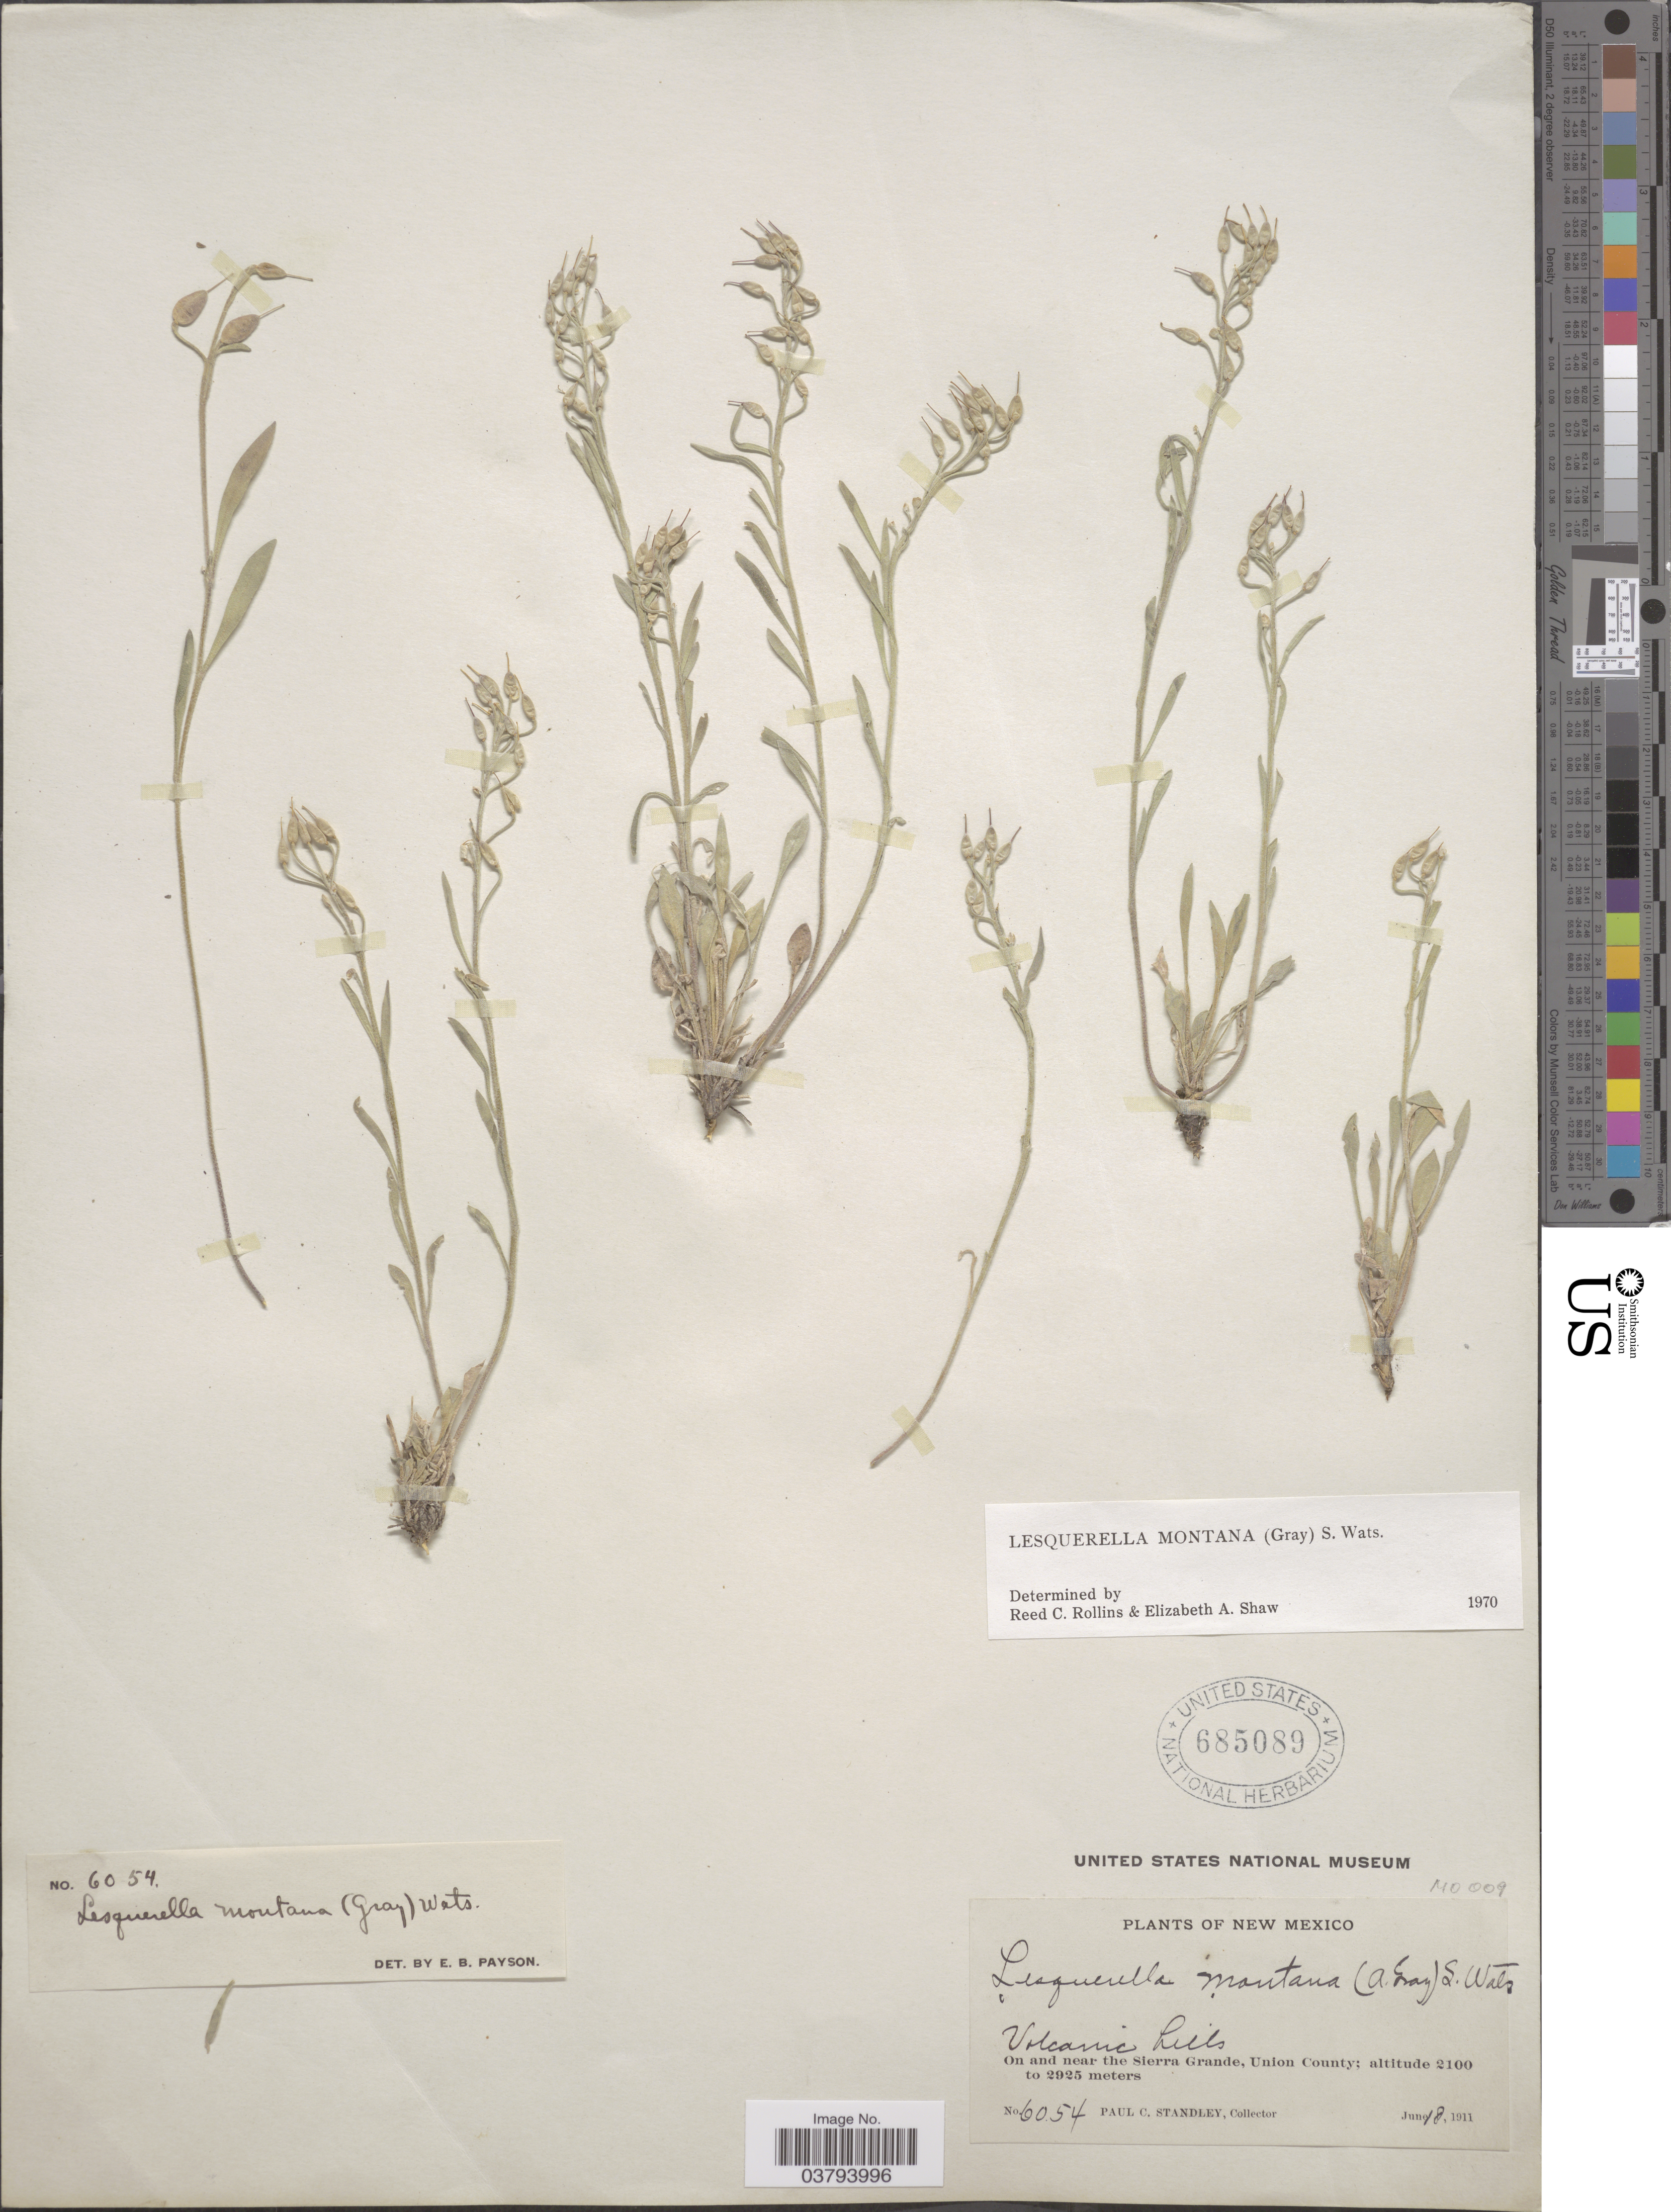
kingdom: Plantae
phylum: Tracheophyta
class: Magnoliopsida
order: Brassicales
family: Brassicaceae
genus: Lesquerella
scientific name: Lesquerella montana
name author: (A. Gray) S. Watson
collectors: P. C. Standley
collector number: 6054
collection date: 1911-06-18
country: United States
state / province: New Mexico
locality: Volcanic hills. On and near the Sierra Grande, Union County.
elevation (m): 2100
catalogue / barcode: US 685089